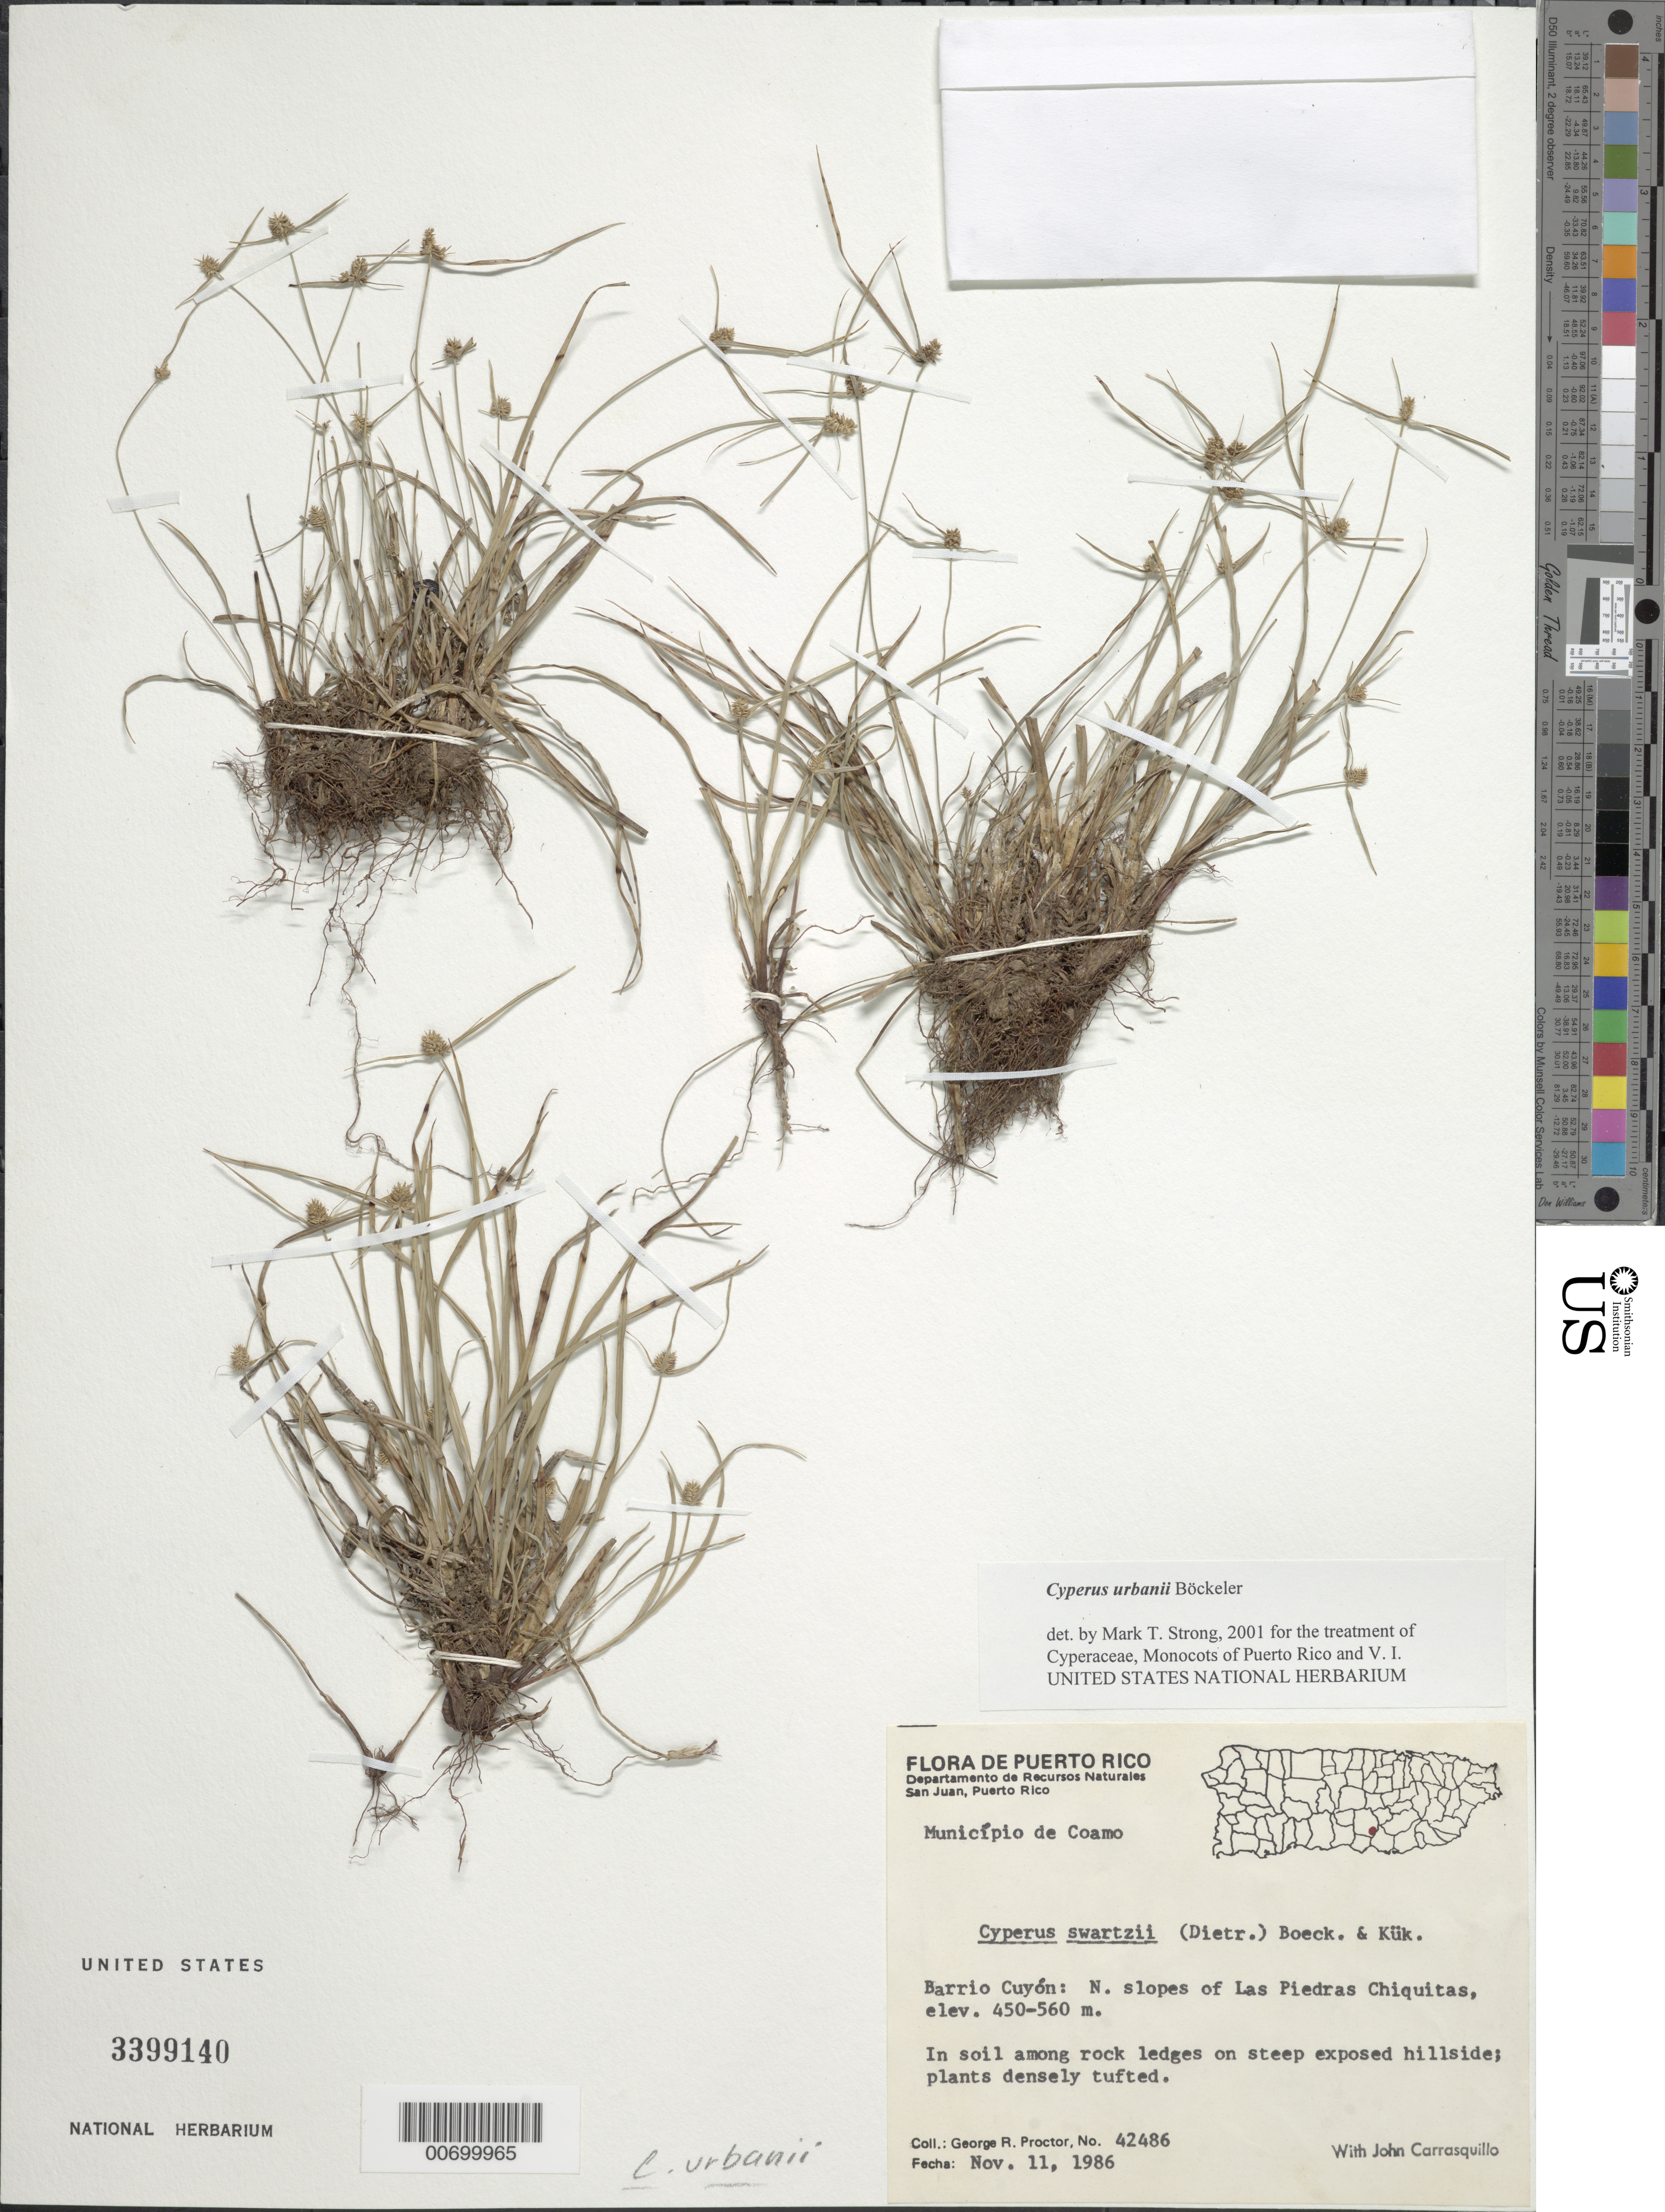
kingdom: Plantae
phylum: Tracheophyta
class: Liliopsida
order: Poales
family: Cyperaceae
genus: Cyperus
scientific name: Cyperus urbanii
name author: Boeckeler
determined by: Strong, M. T., (US), Smithsonian Institution - National Museum of Natural History (UNITED STATES)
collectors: G. R. Proctor & J. Carrasquillo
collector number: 42486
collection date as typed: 11 Nov 1986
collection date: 1986-11-11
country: Puerto Rico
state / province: Coamo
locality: Coamo: Barrio Cuyón, N slopes of Las Piedras Chiquitas.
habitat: In soil among rock ledges on steep exposed hillside.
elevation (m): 450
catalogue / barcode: US 3399140